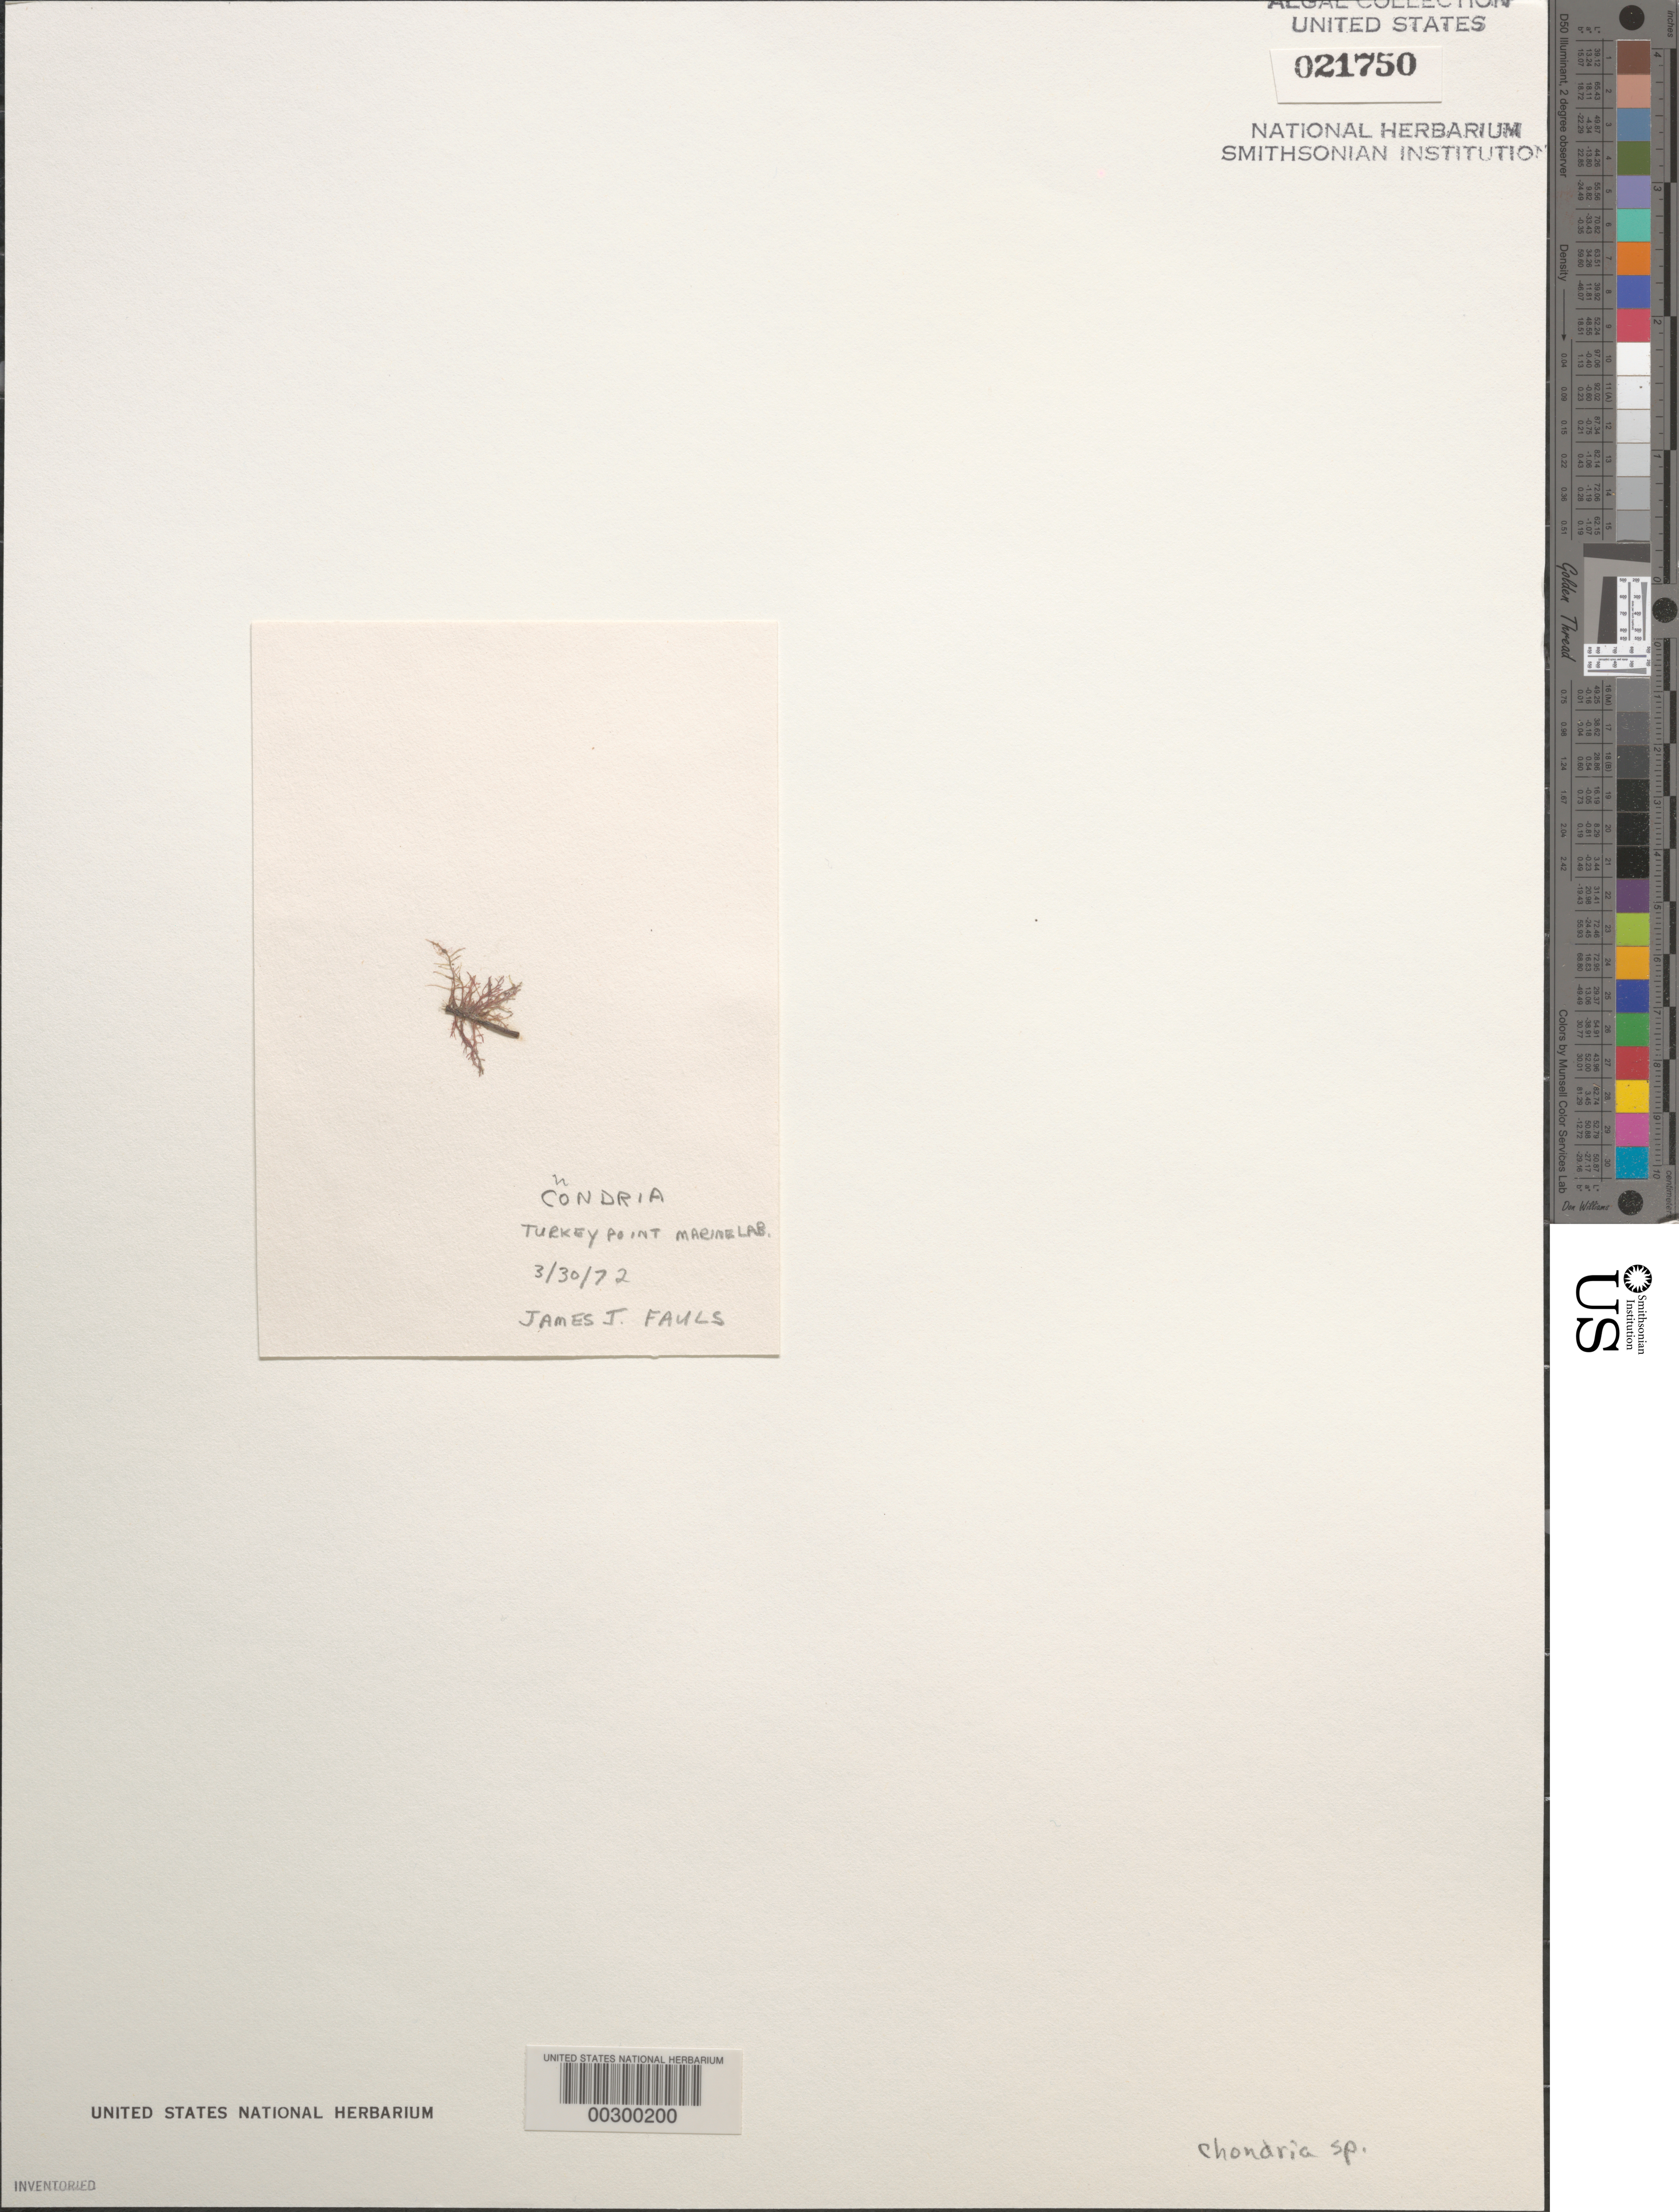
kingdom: Plantae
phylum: Rhodophyta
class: Florideophyceae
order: Ceramiales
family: Rhodomelaceae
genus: Chondria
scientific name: Chondria sp.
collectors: J. Fauls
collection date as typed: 30 Mar 1972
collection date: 1972-03-30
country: United States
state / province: Florida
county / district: Franklin County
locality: Turkey Point Marine Laboratory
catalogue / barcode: US 21750